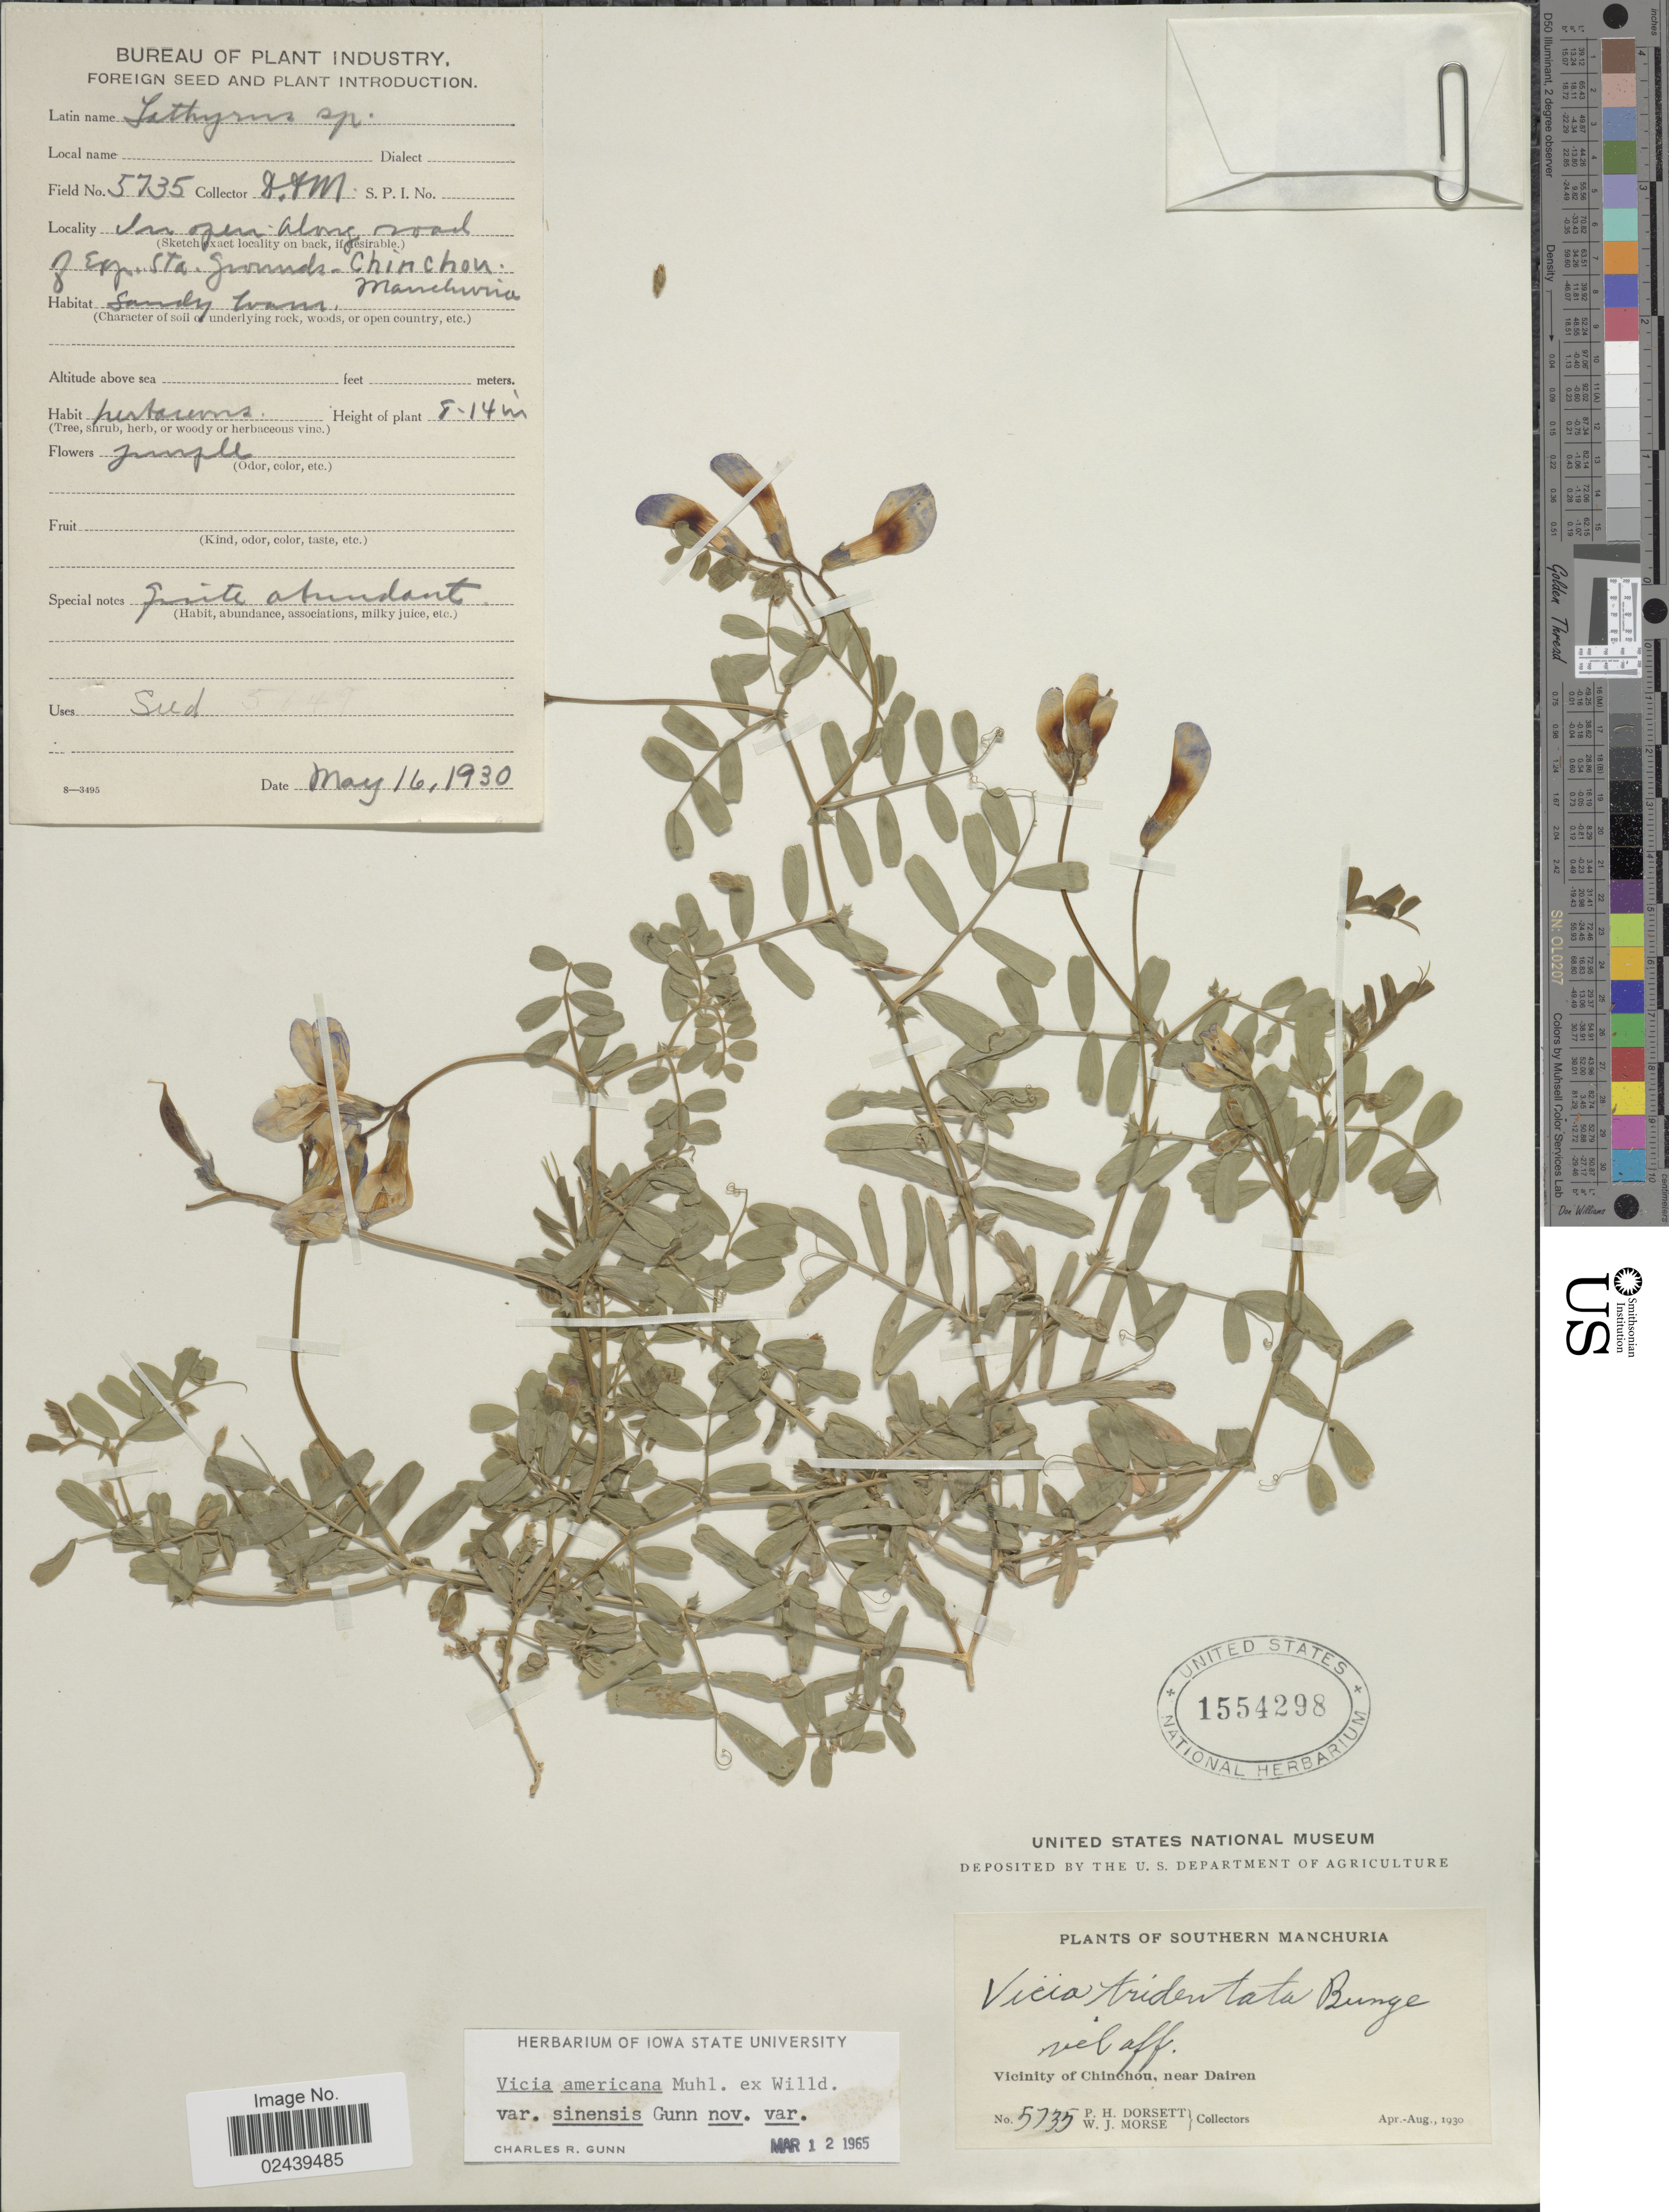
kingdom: Plantae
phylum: Tracheophyta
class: Magnoliopsida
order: Fabales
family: Fabaceae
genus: Vicia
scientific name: Vicia americana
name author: Muhl. ex Willd.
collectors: P. H. Dorsett & W. J. Morse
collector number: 5735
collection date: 1930-05-16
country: China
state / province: Liaoning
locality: Southern Manchuria, Vicinity of Chinchou, near Dairen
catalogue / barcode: US 1554298